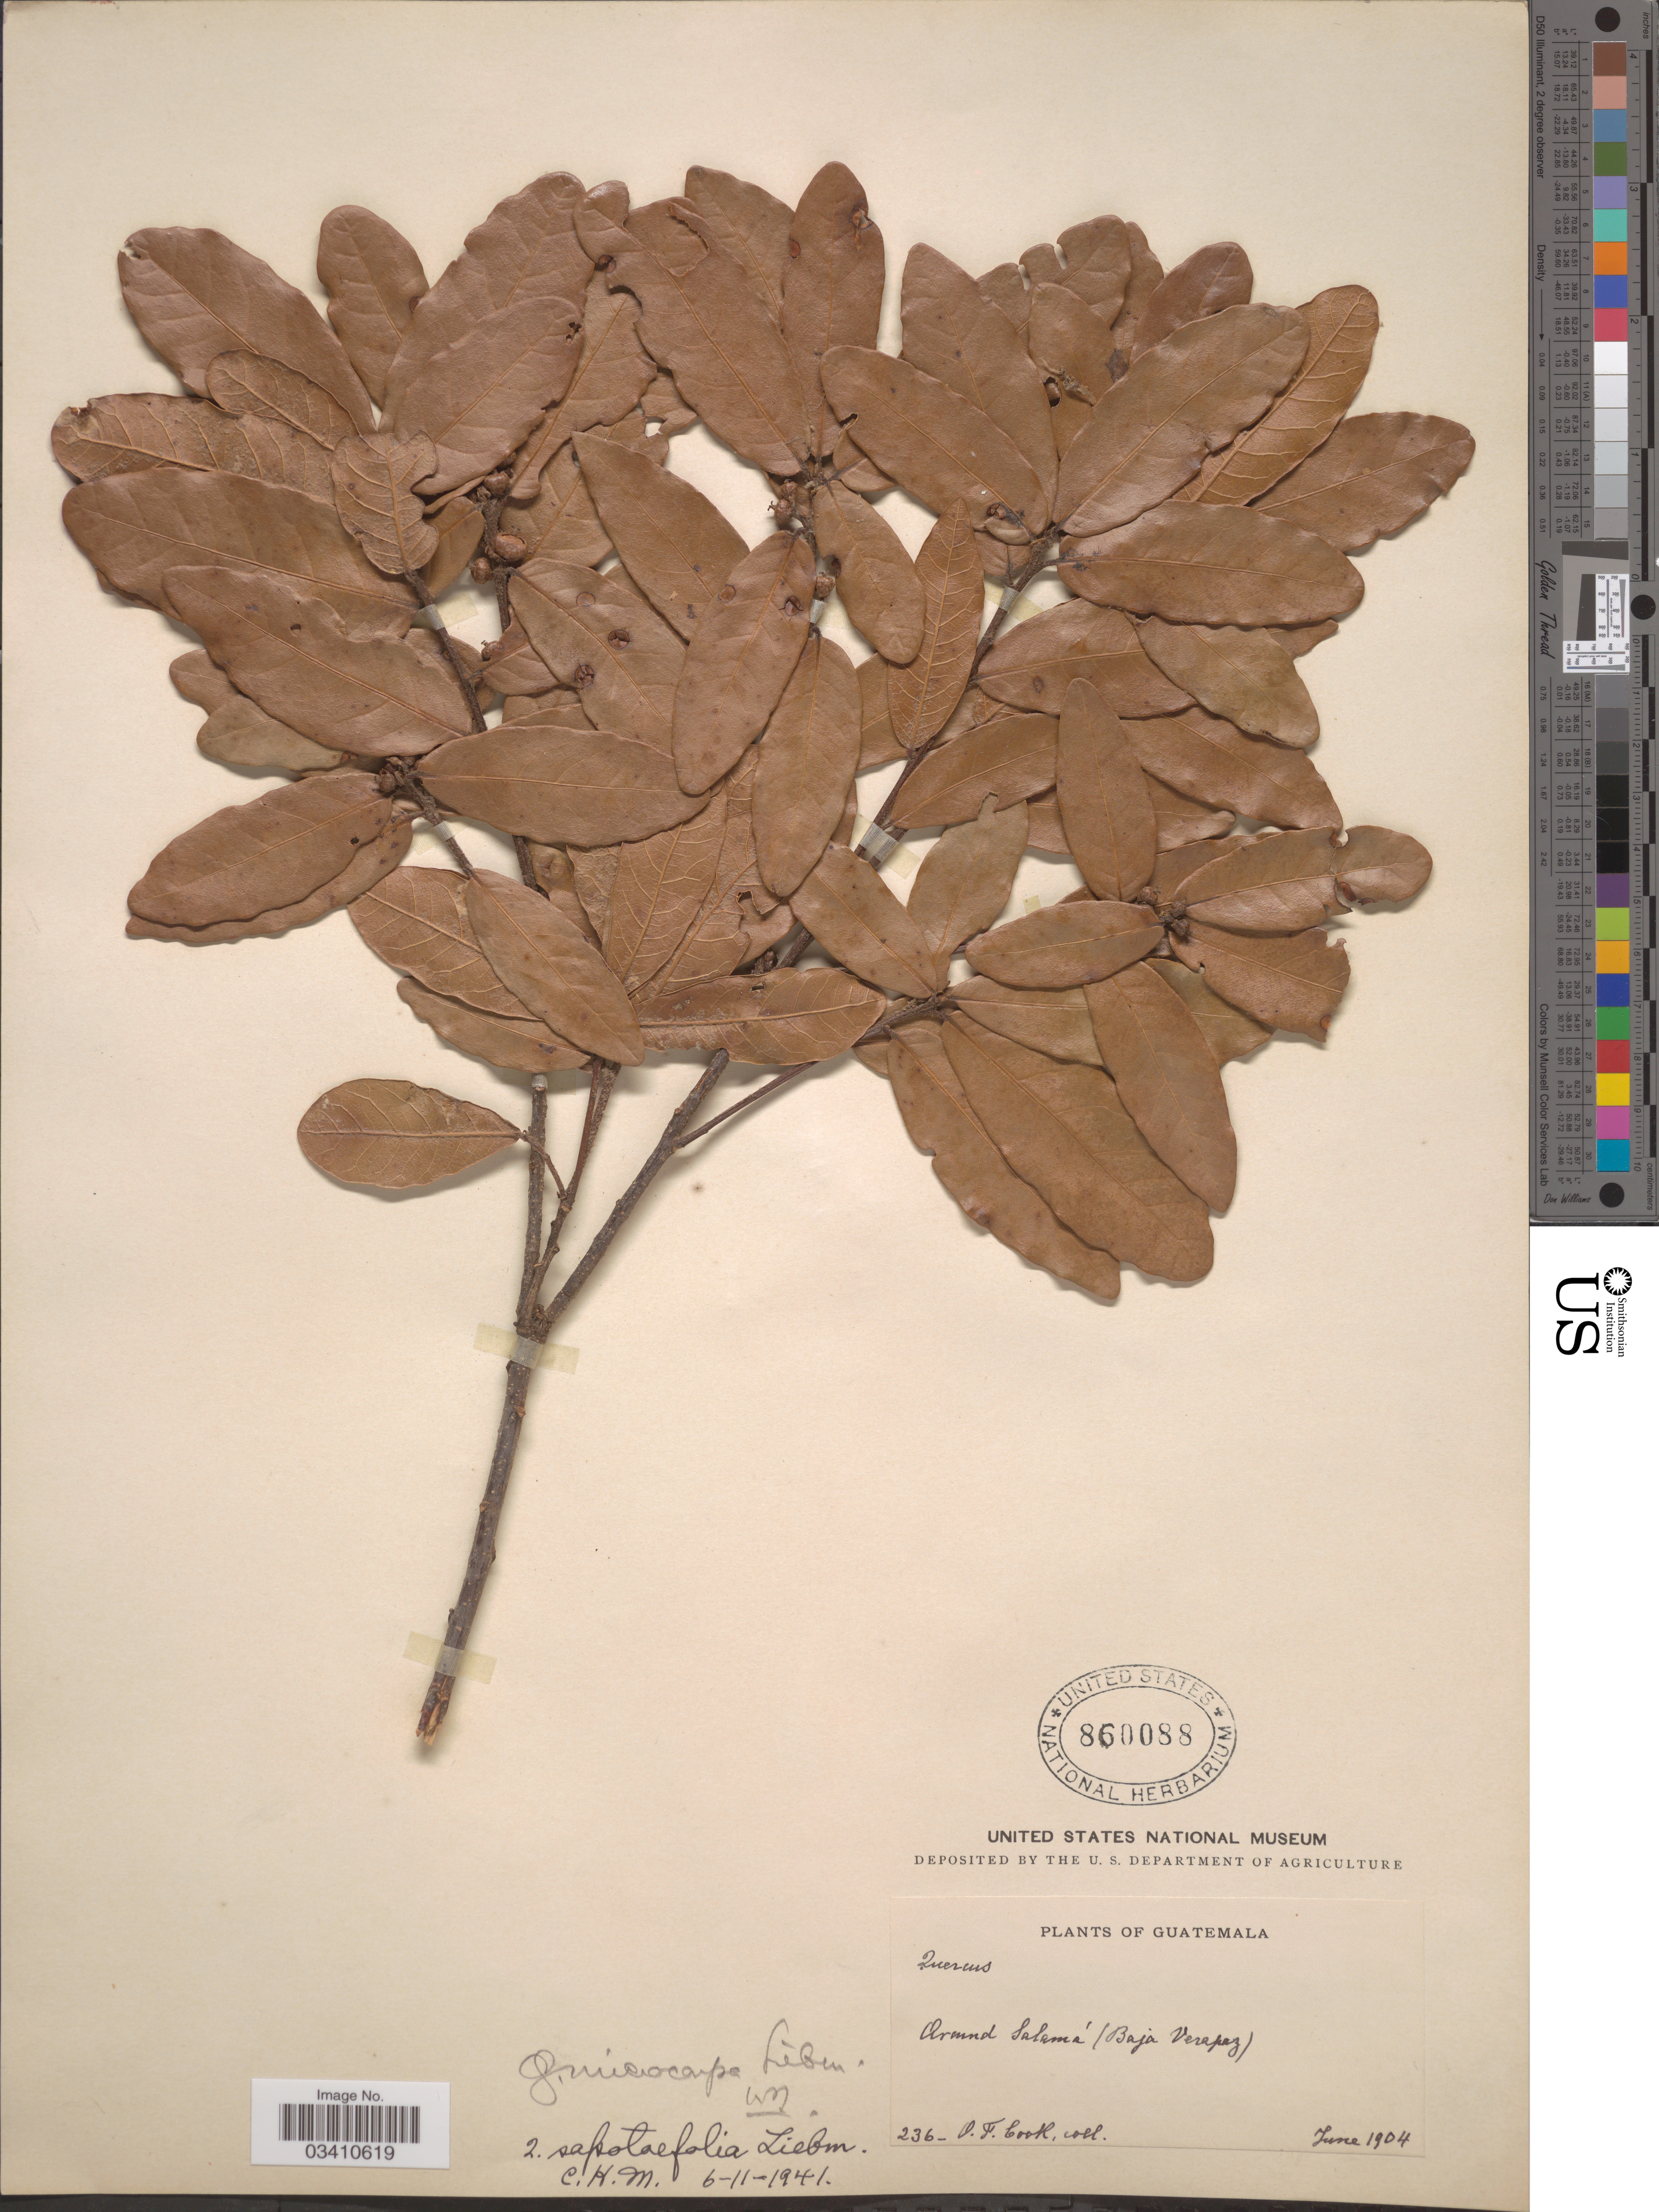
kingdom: Plantae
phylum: Tracheophyta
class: Magnoliopsida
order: Fagales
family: Fagaceae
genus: Quercus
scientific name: Quercus sapotaefolia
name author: Liebm.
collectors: O. F. Cook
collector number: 236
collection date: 1904-06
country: Guatemala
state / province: Baja Verapaz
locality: Around Salamá.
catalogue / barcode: US 860088